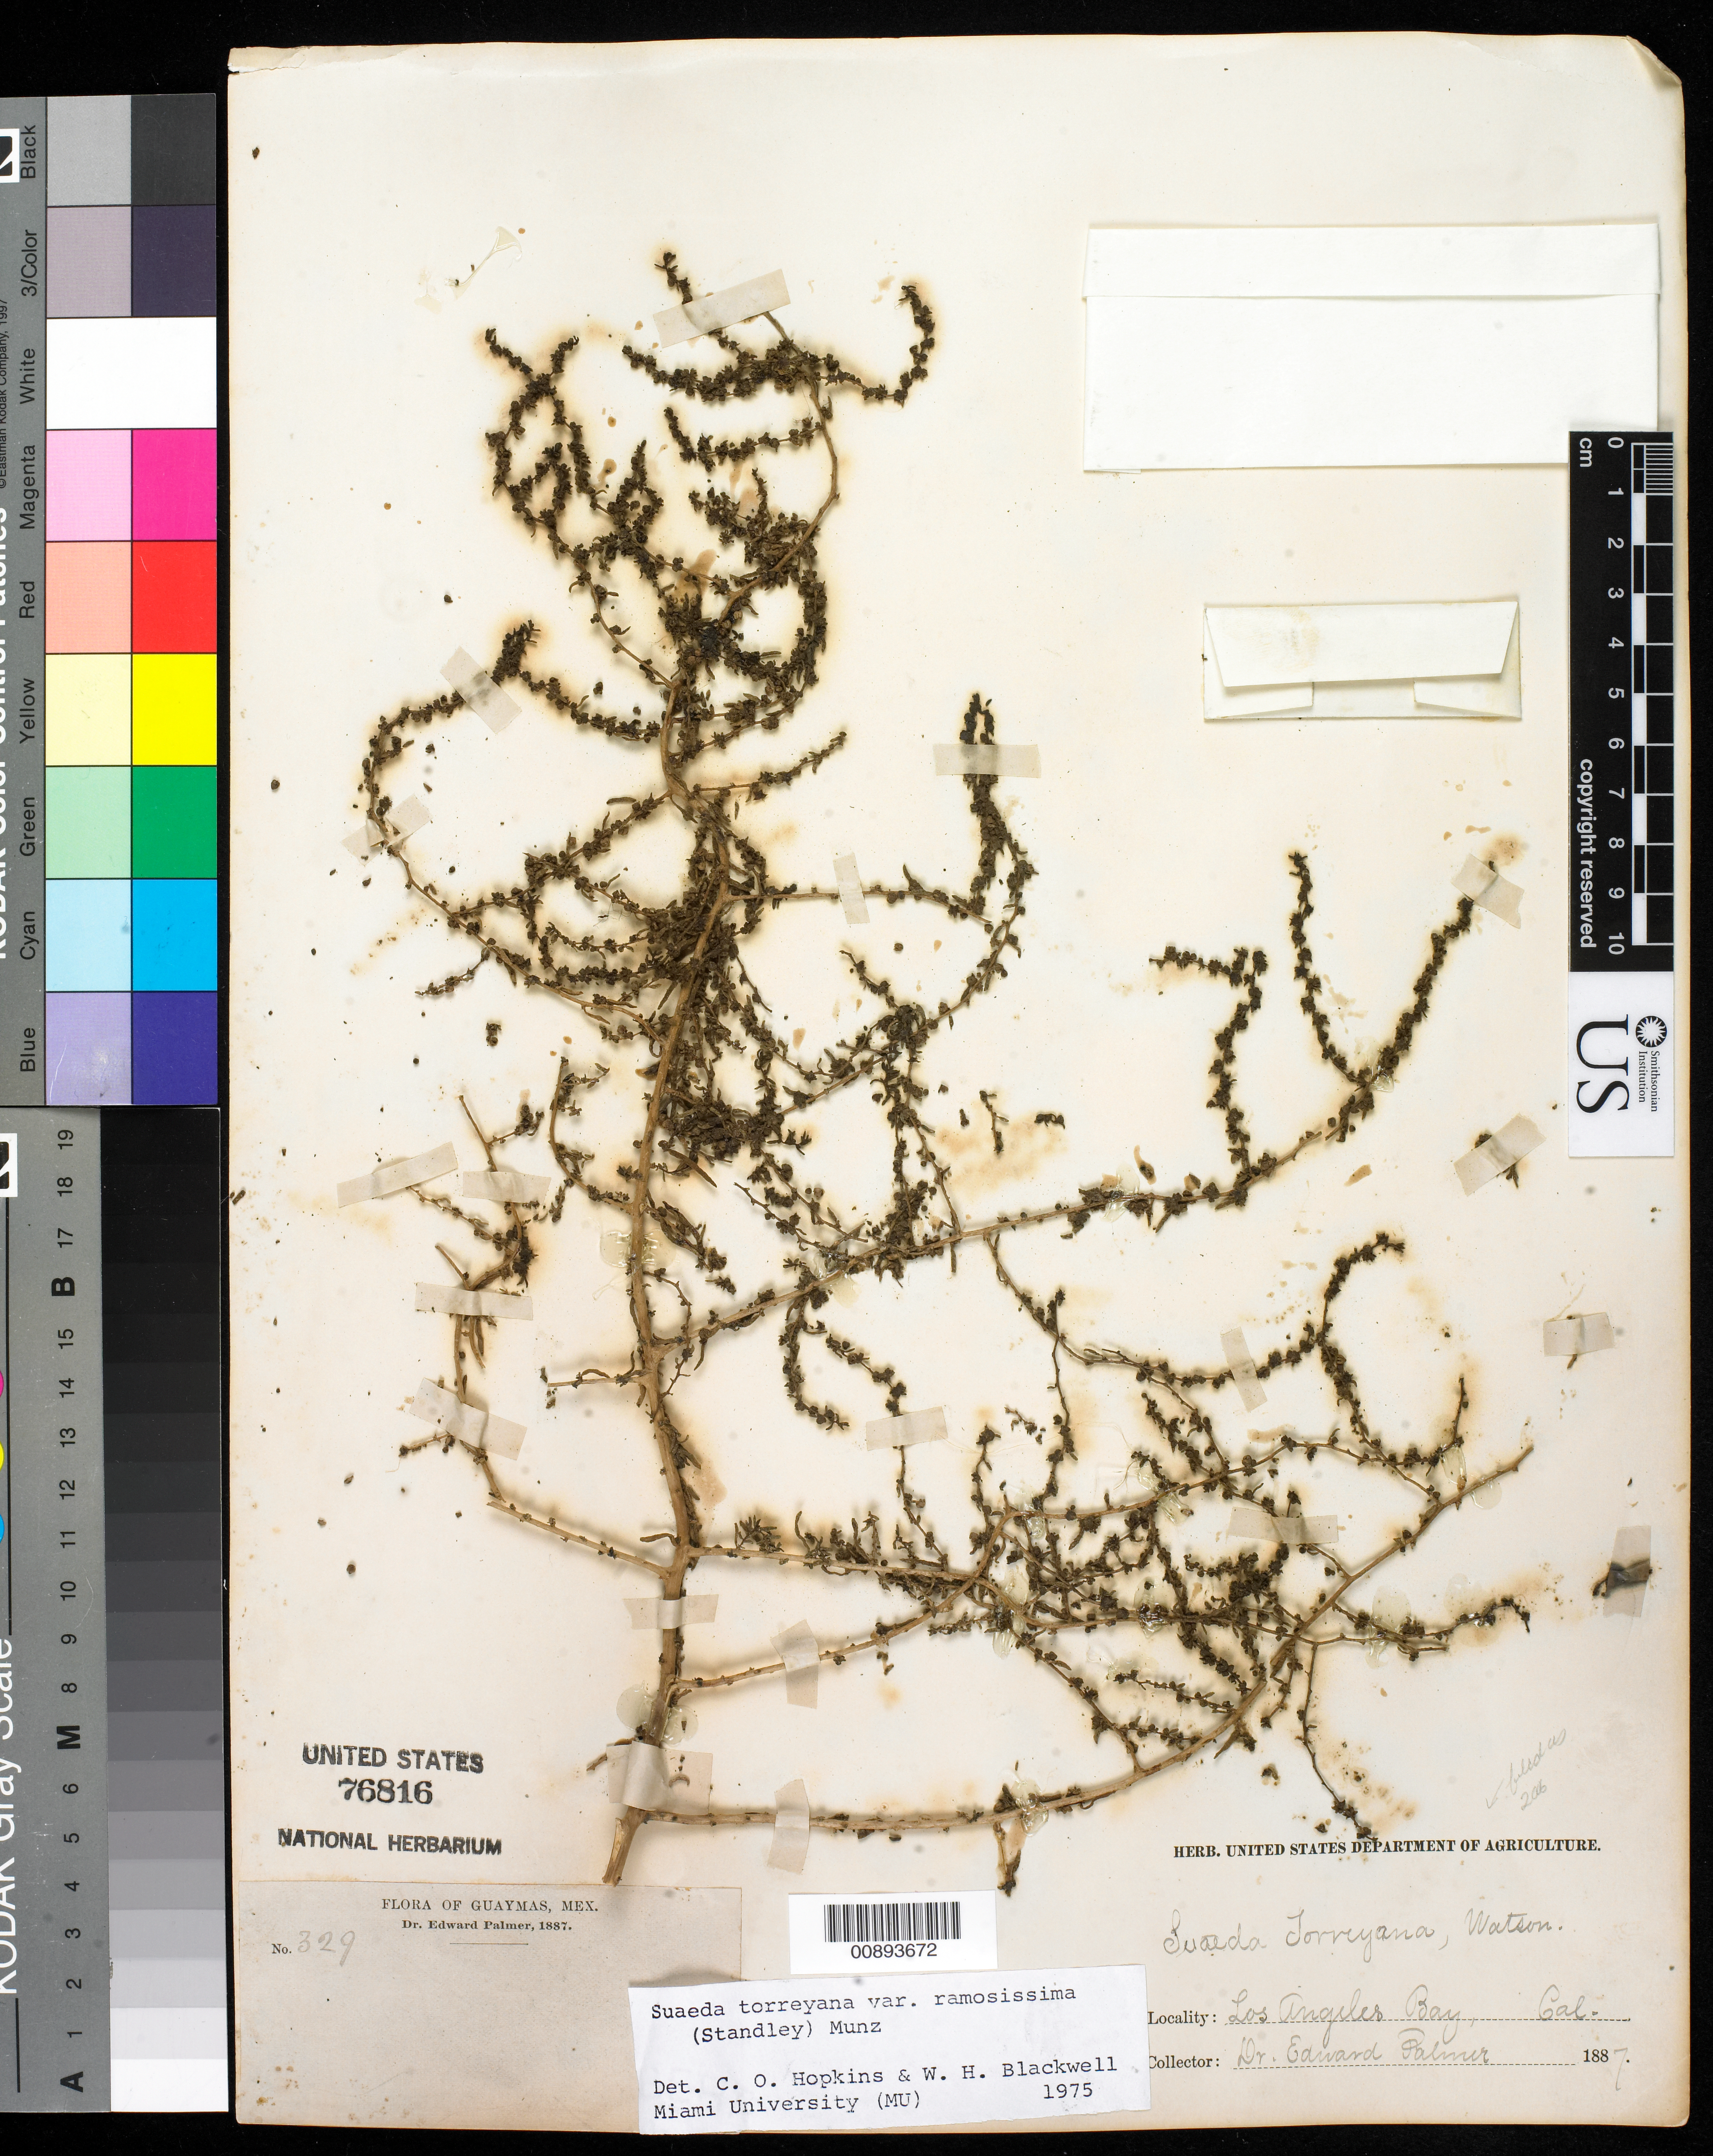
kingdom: Plantae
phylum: Tracheophyta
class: Magnoliopsida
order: Caryophyllales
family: Amaranthaceae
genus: Suaeda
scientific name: Suaeda torreyana var. ramosissima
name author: (Standl.) Munz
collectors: E. Palmer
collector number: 329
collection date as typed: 1887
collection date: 1887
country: Mexico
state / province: Baja California Norte / Sonora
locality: Guaymas, Sonora and Los Angeles Bay, Baja California.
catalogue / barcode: US 76816